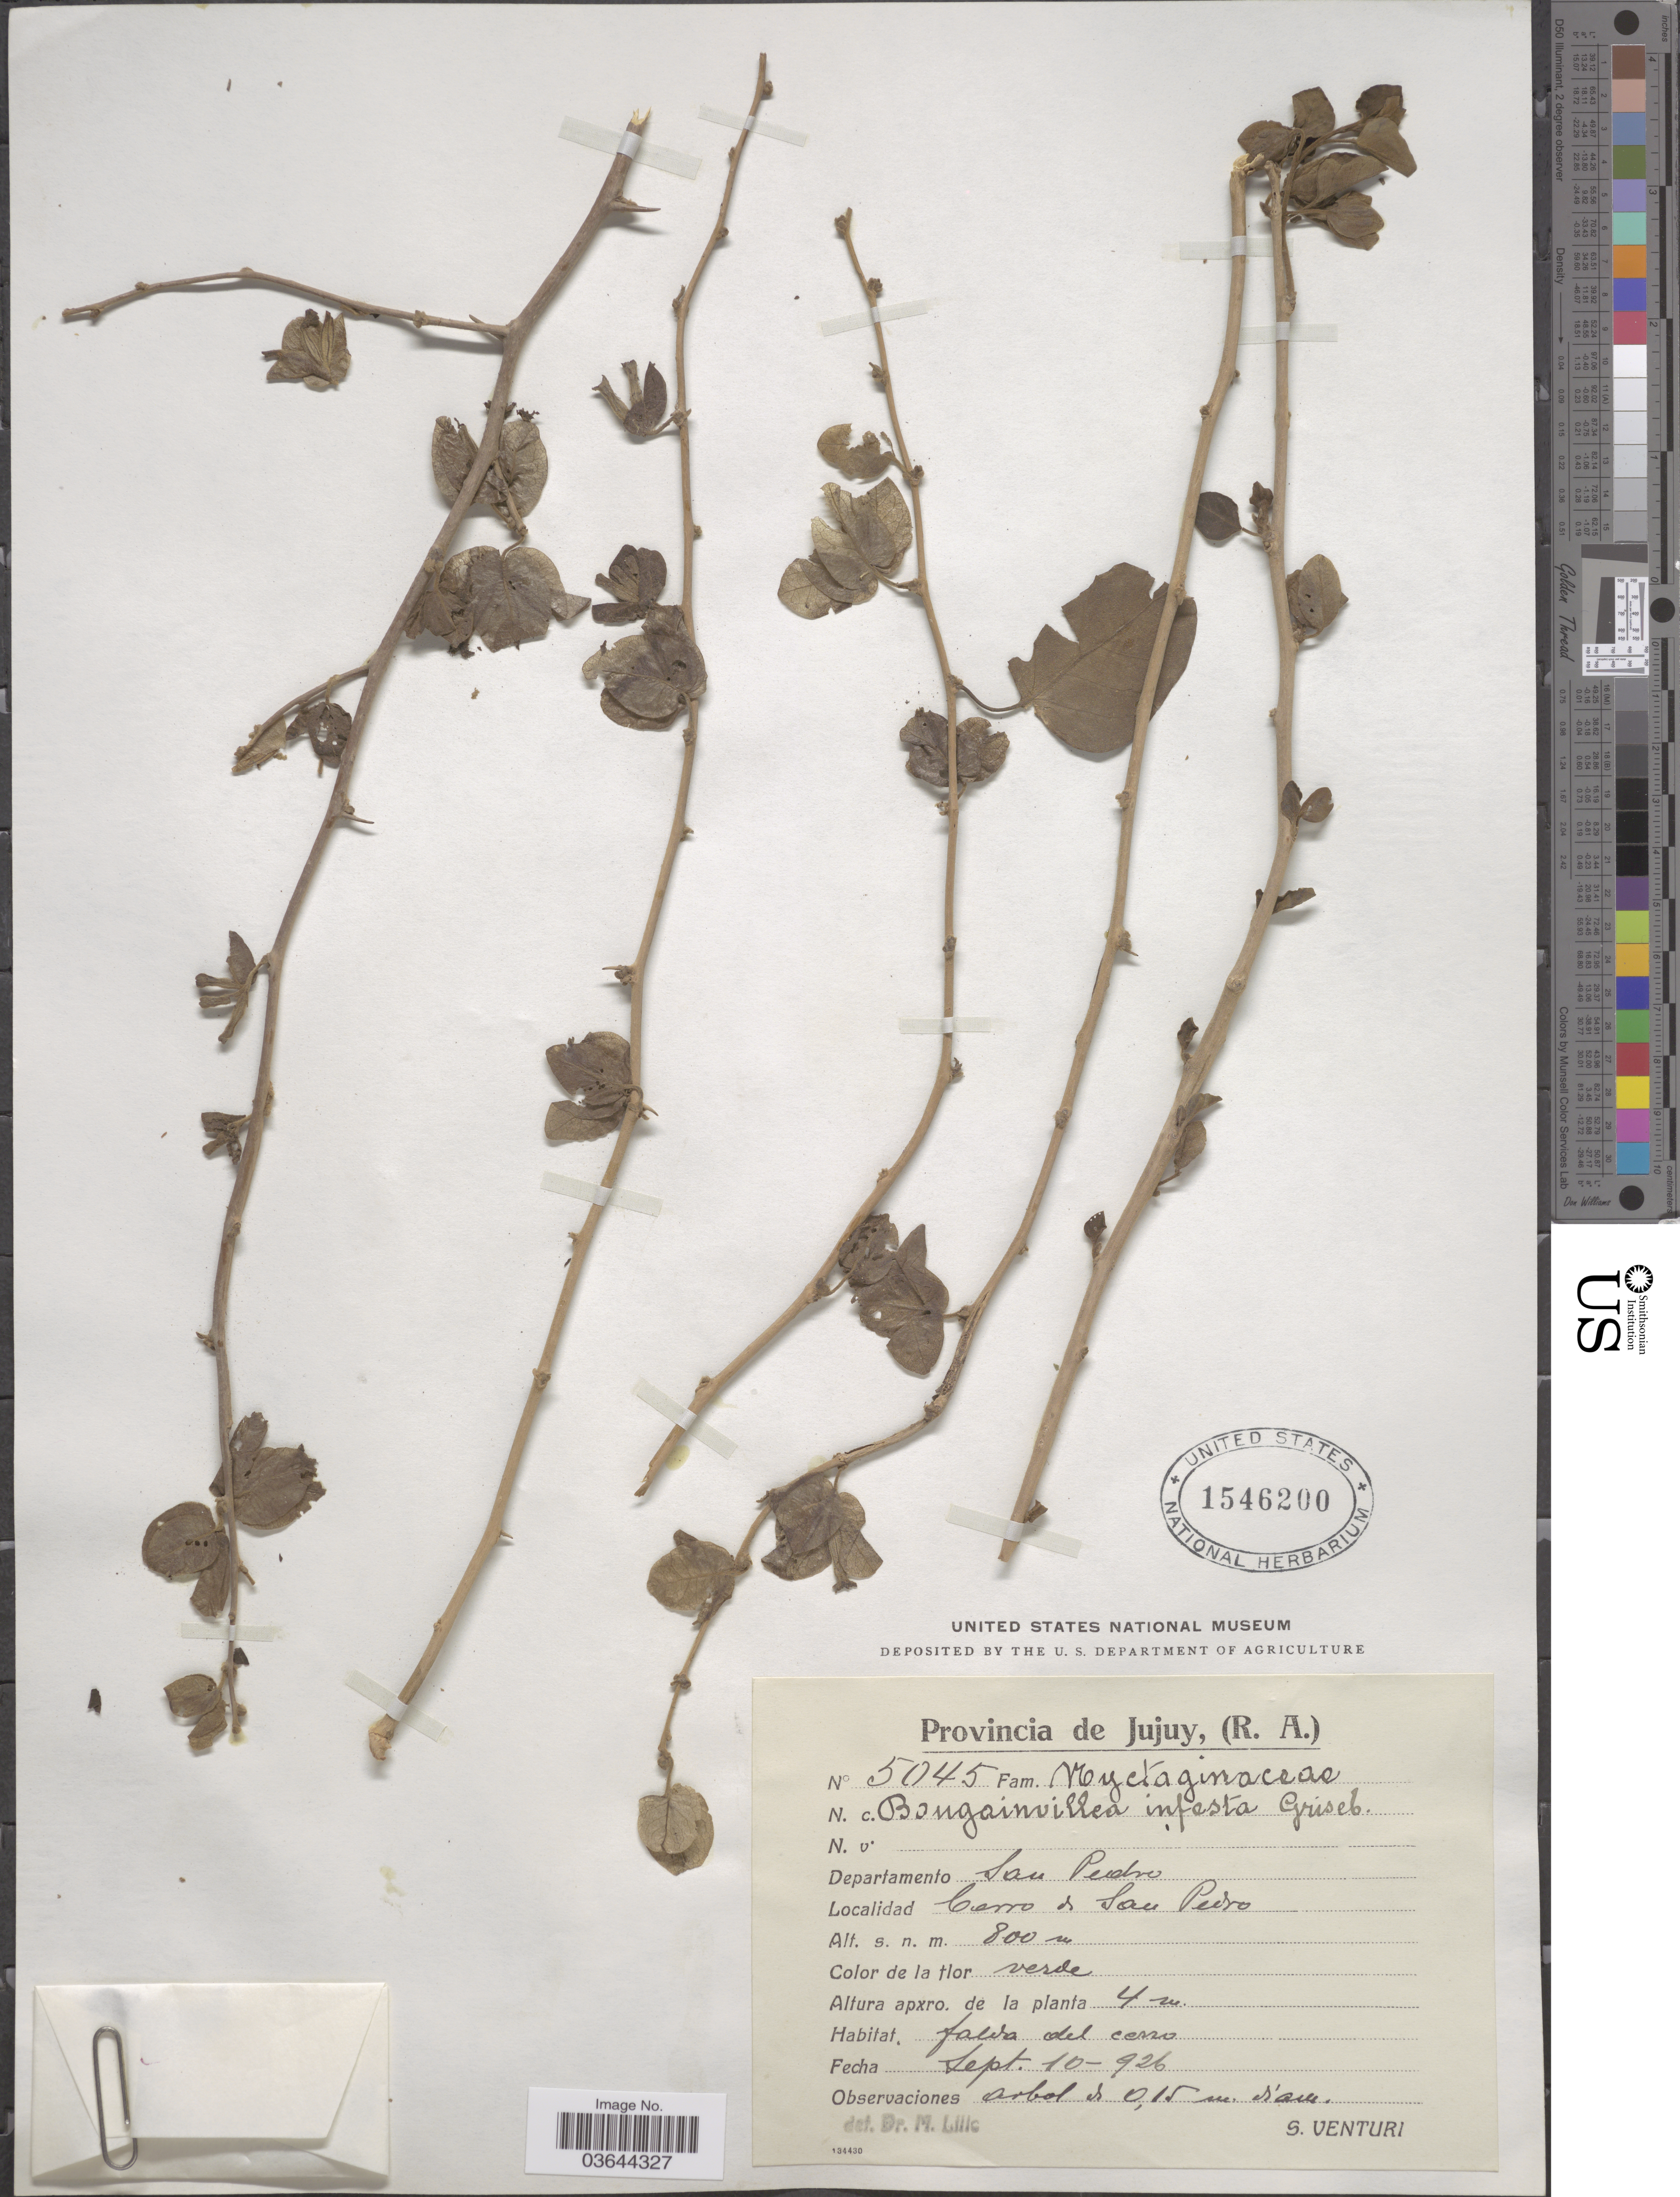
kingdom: Plantae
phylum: Tracheophyta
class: Magnoliopsida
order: Caryophyllales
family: Nyctaginaceae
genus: Bougainvillea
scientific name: Bougainvillea infesta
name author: Griseb.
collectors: S. Venturi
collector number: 5045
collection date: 1926-09-10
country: Argentina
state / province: Jujuy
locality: Departamento San Pedro. Cerro de San Pedro.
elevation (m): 800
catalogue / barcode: US 1546200